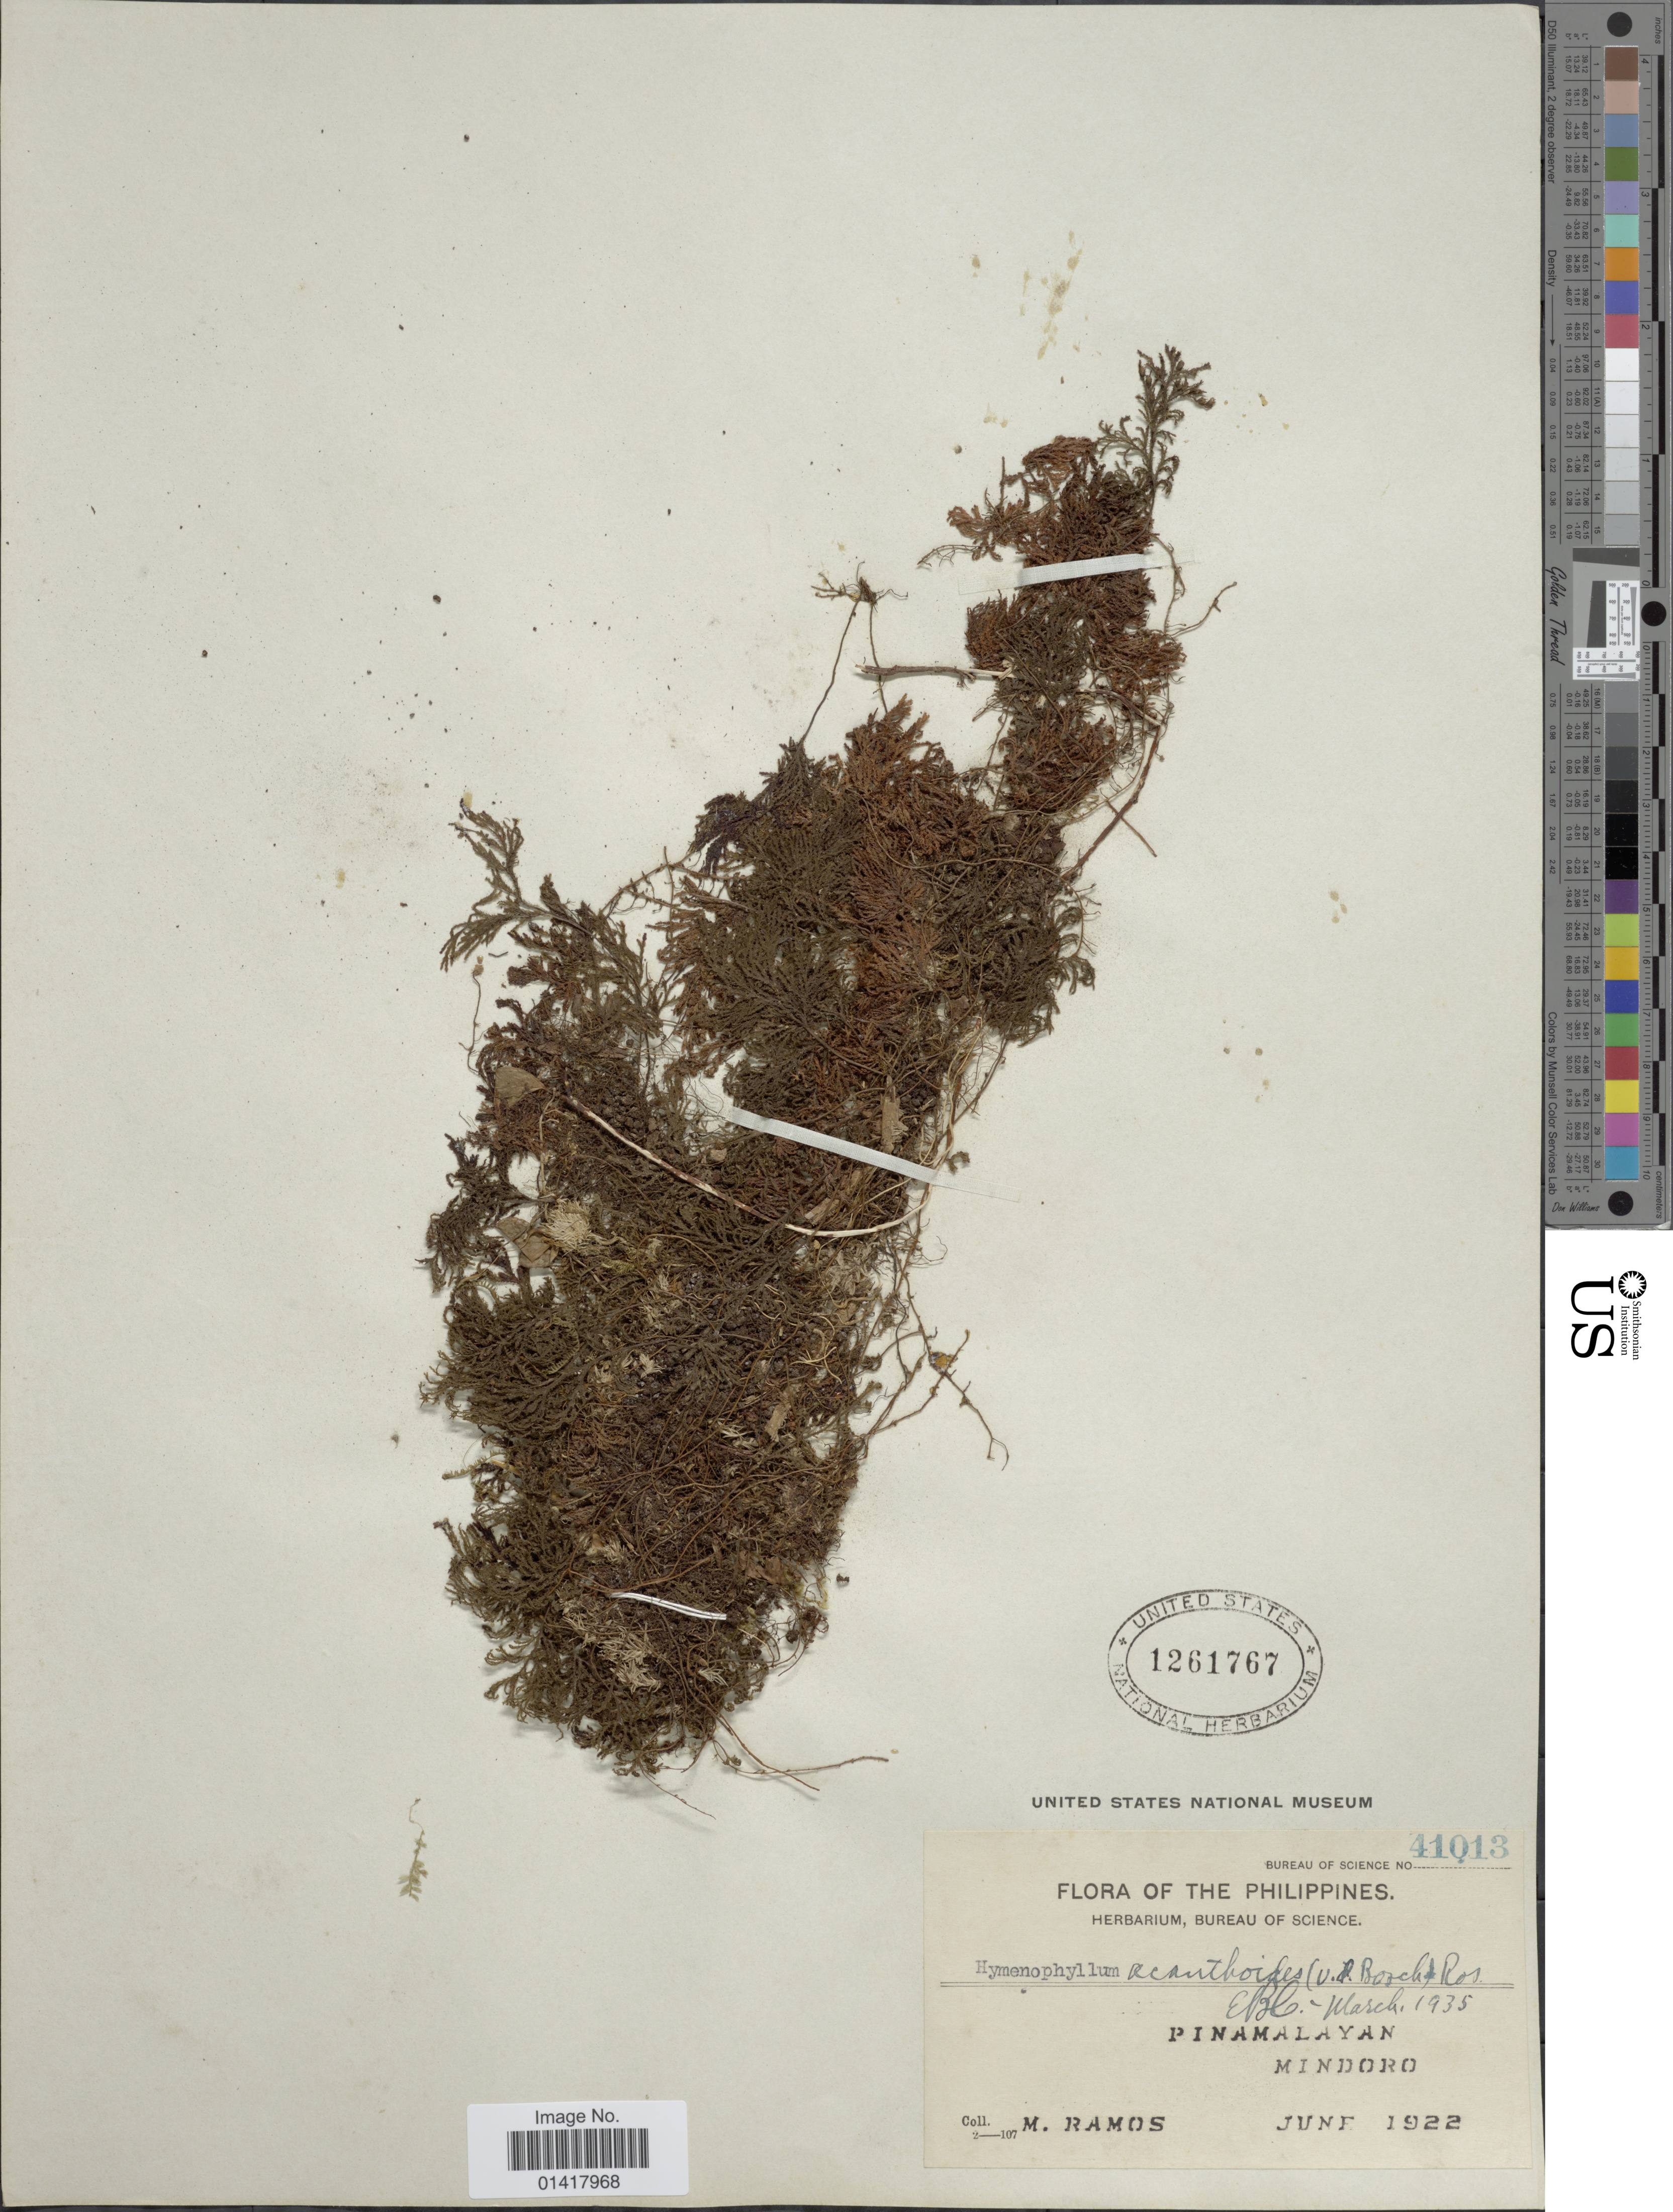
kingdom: Plantae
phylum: Tracheophyta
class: Polypodiopsida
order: Hymenophyllales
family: Hymenophyllaceae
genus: Hymenophyllum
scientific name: Hymenophyllum acanthoides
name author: (Bosch) Rosenst.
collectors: M. Ramos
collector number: Bureau of Science 41013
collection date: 1922-06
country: Philippines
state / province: Mimaropa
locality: Panamalayan, Mindoro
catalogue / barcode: US 1261767